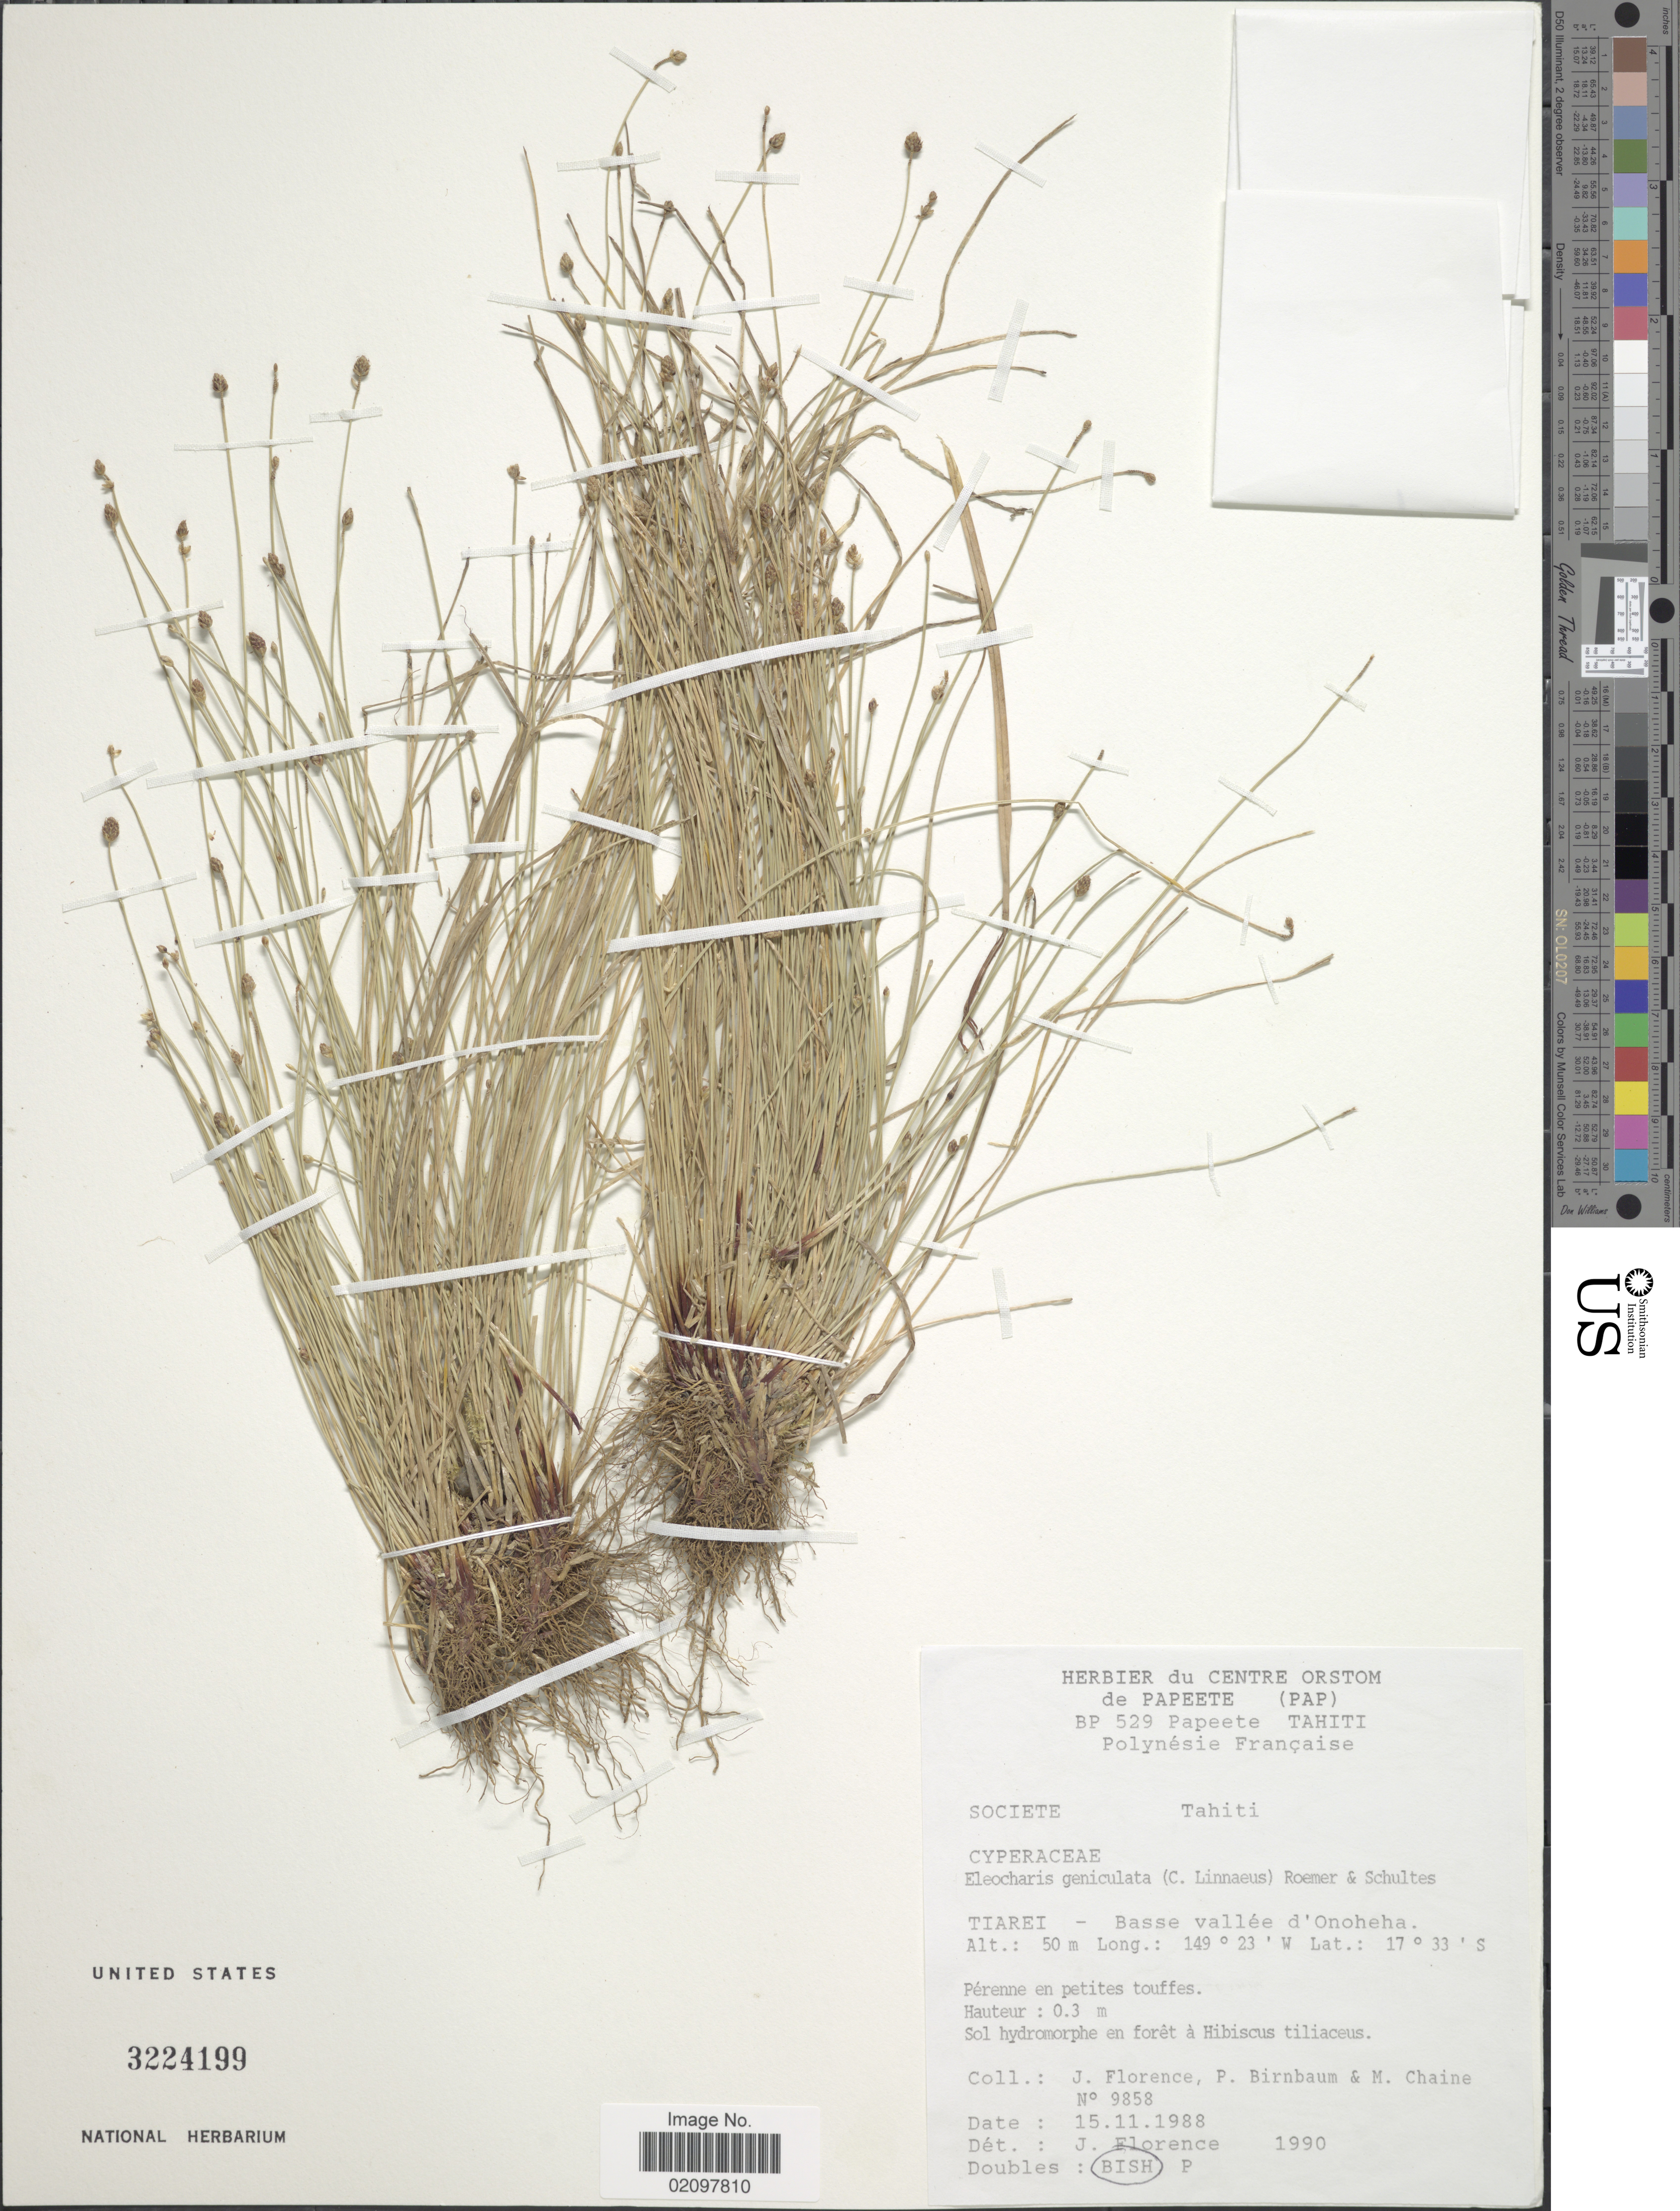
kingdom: Plantae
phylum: Tracheophyta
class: Liliopsida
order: Poales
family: Cyperaceae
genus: Eleocharis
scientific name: Eleocharis geniculata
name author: (L.) Roem. & Schult.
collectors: J. Florence, P. Birnbaum & M. Chaine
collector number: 9858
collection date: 1988-11-14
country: French Polynesia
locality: Societe Tahiti. Tiarei - Basse vallee d'Onoheha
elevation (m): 50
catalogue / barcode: US 3224199